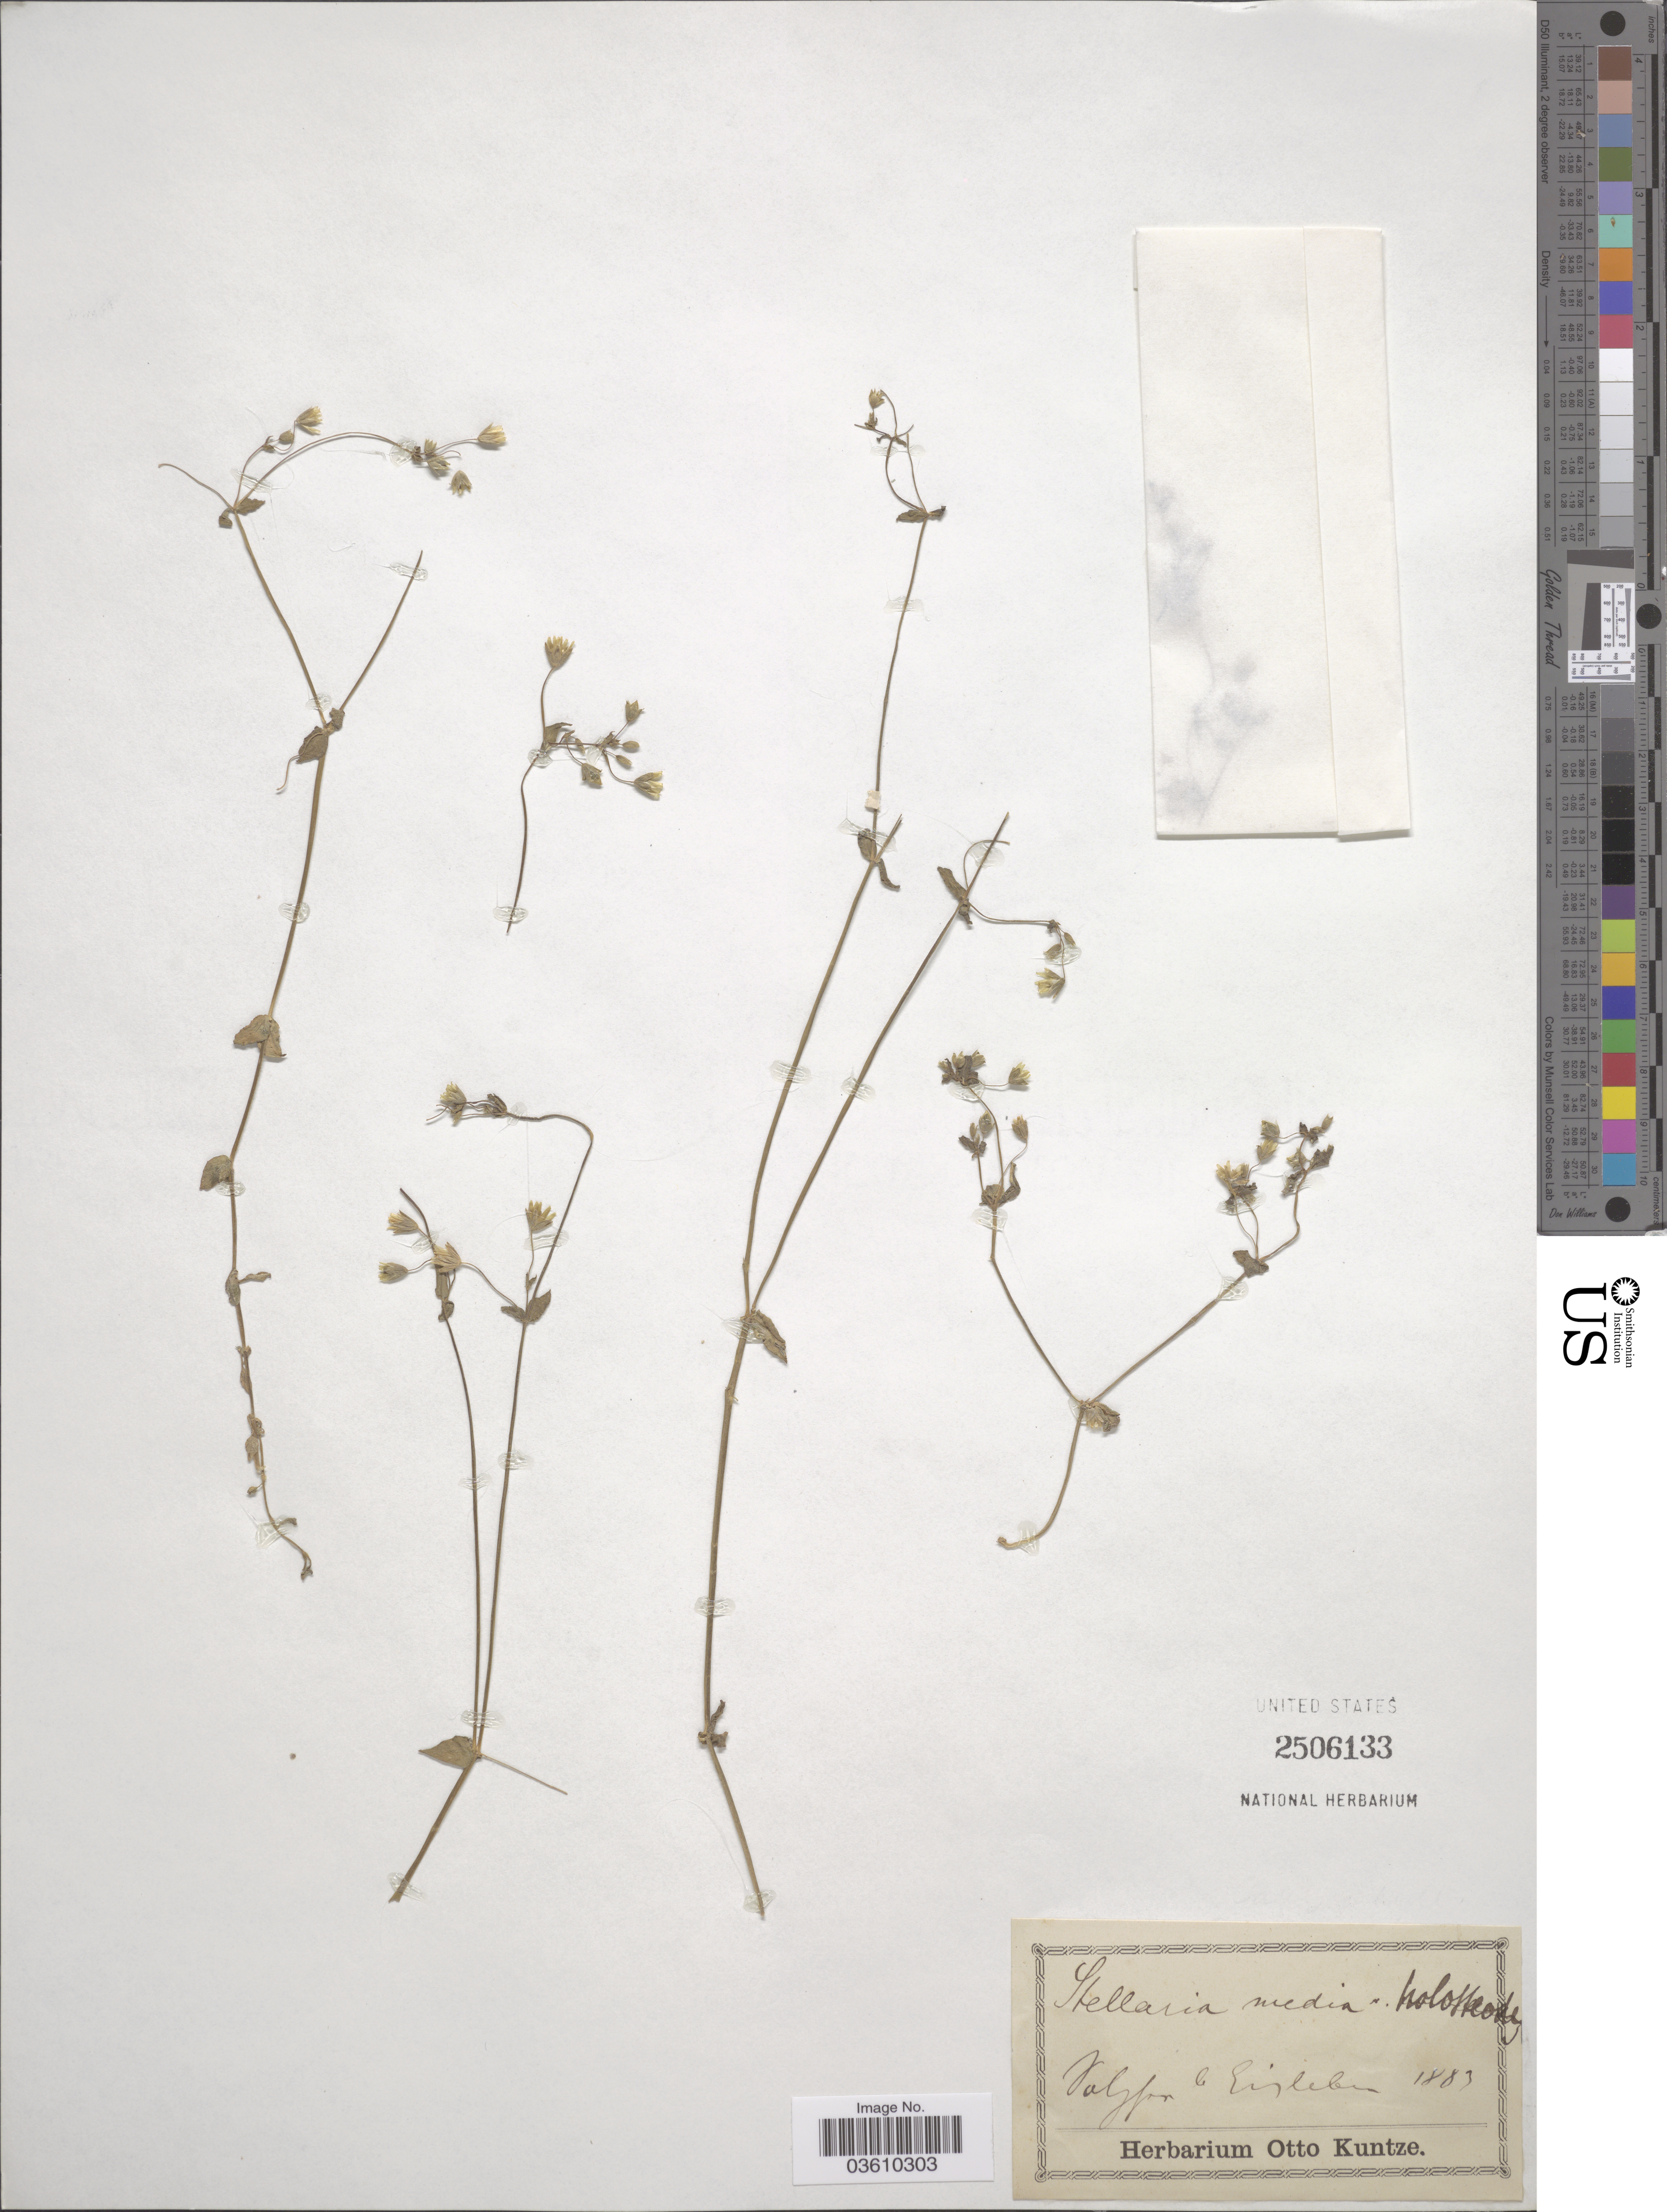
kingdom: Plantae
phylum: Tracheophyta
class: Magnoliopsida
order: Caryophyllales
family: Caryophyllaceae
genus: Stellaria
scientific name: Stellaria media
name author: (L.) Vill.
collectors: ex herb. Otto Kuntze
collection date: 1883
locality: Valypor e Eislebon. [interpreted]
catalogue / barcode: US 2506133